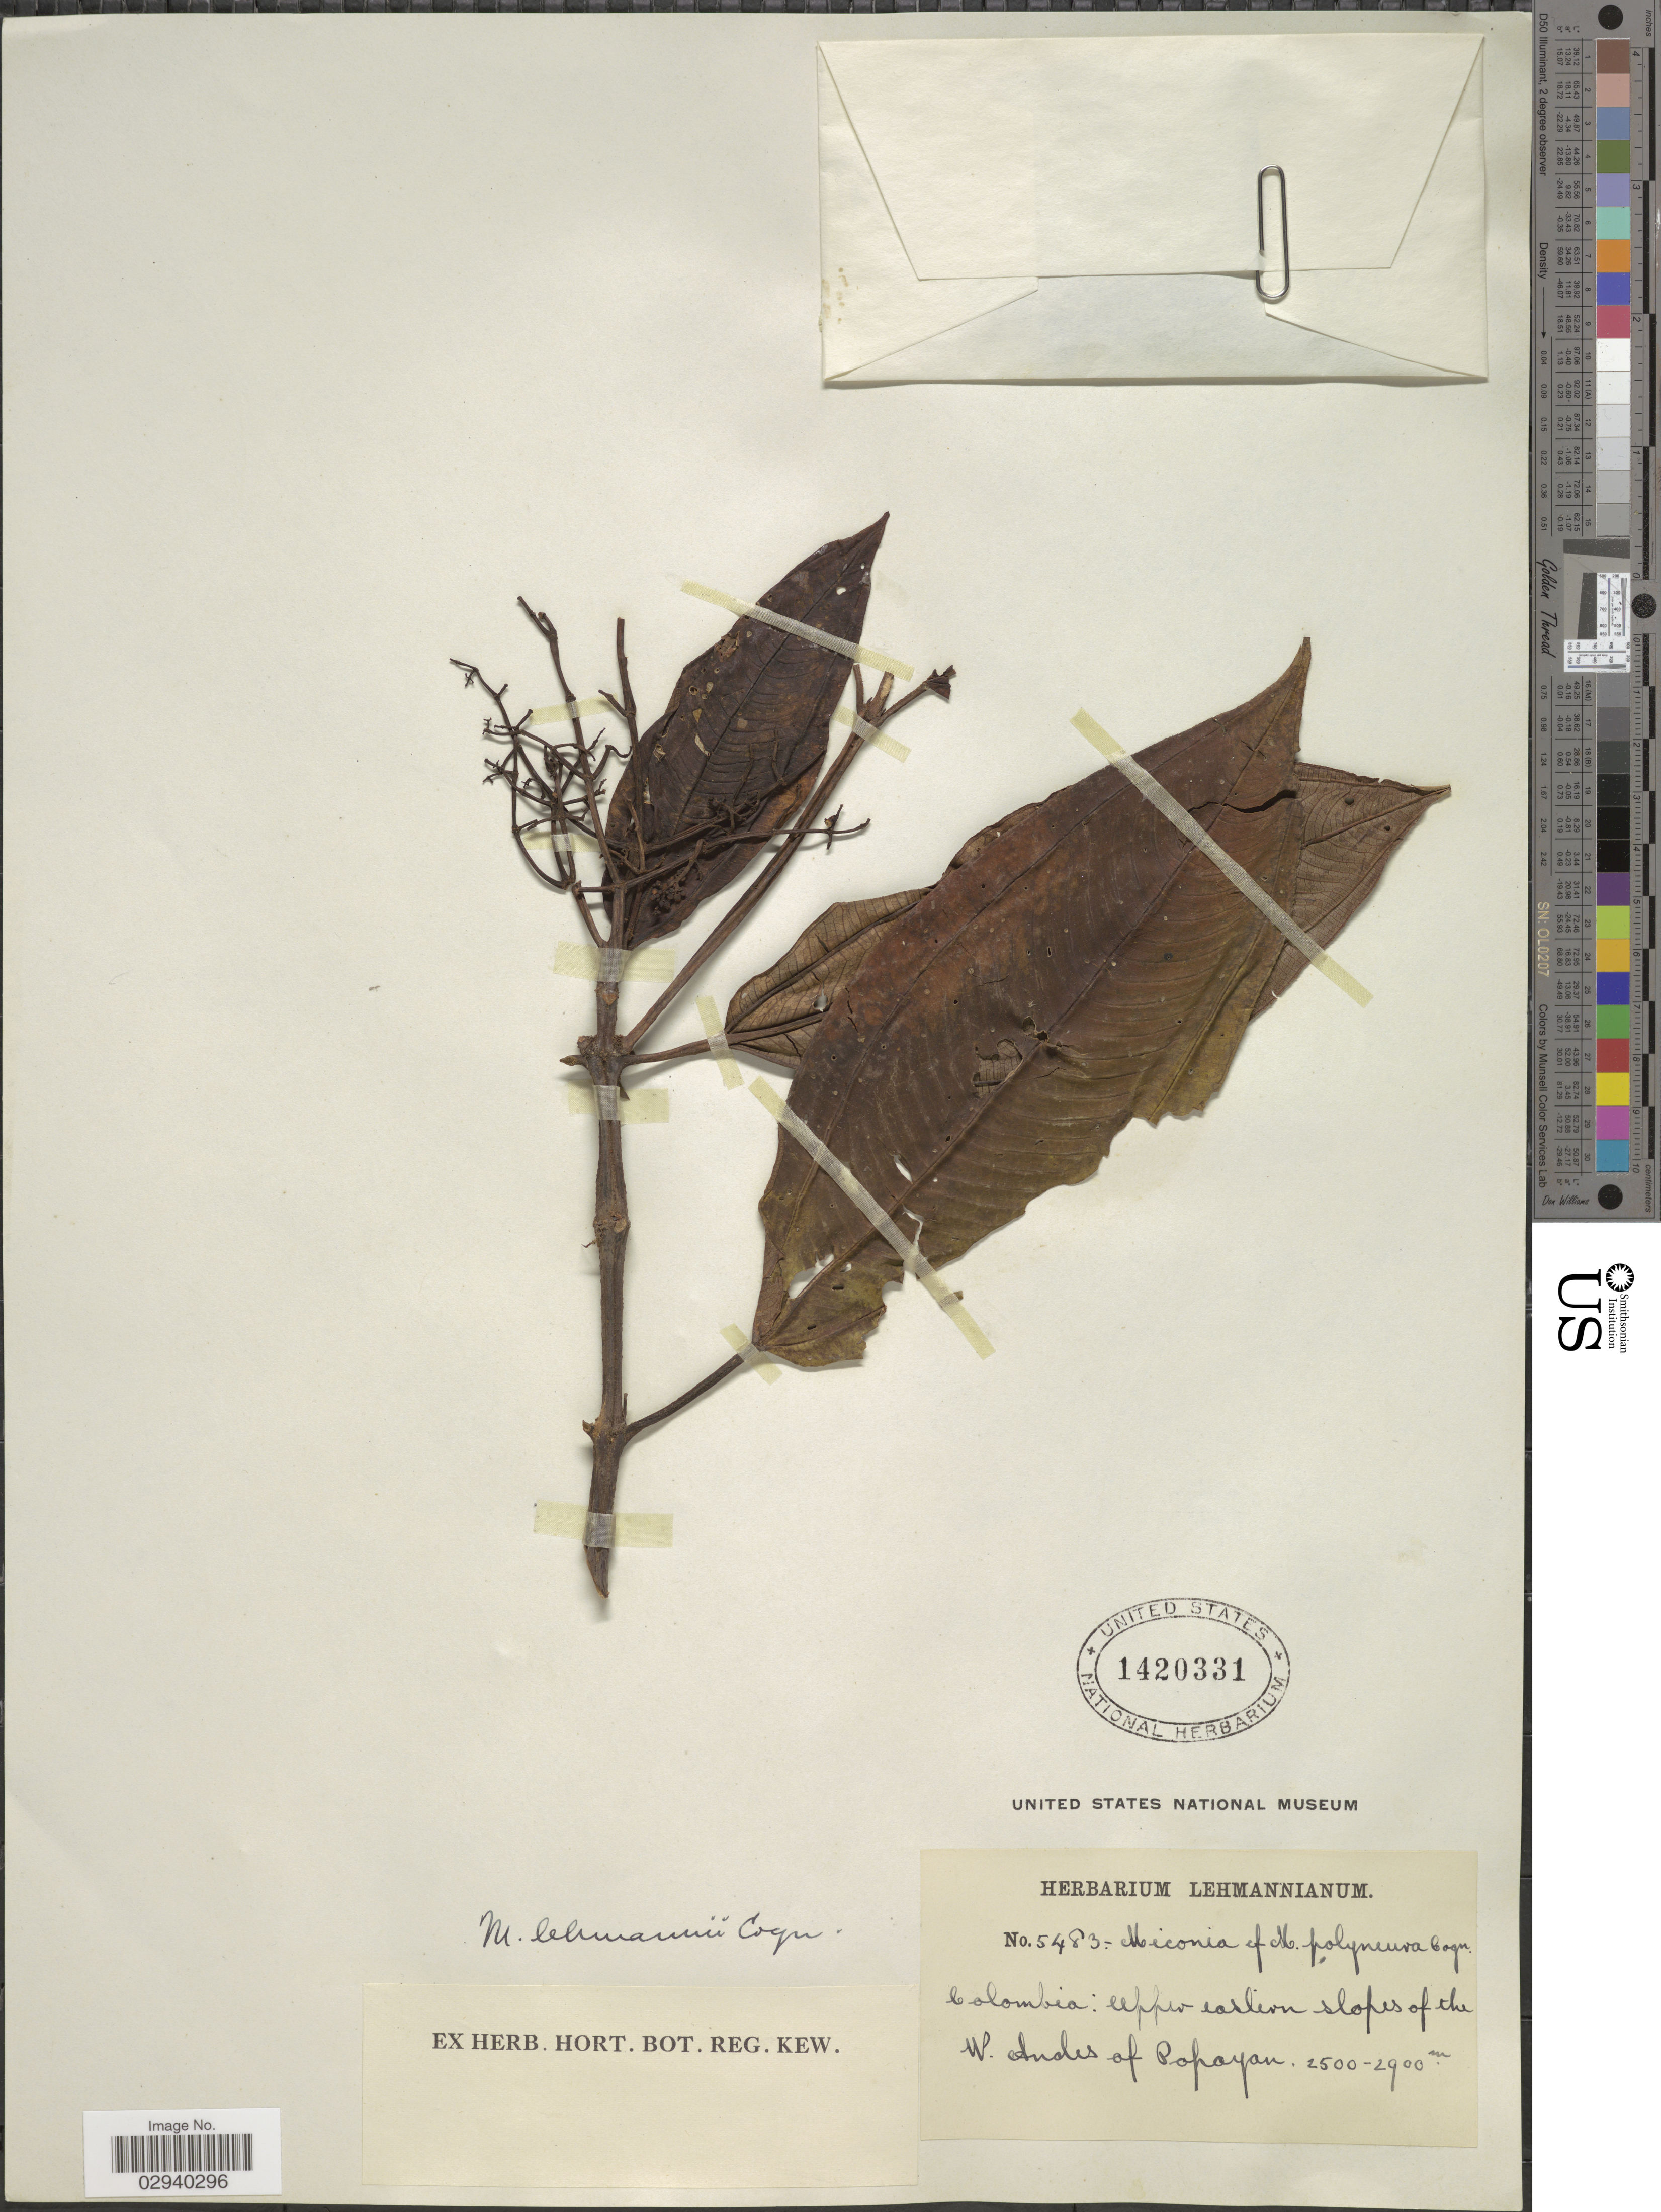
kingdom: Plantae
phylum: Tracheophyta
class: Magnoliopsida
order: Myrtales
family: Melastomataceae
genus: Miconia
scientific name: Miconia lehmannii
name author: Cogn.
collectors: ex herb. Lehmannianum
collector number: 5483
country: Colombia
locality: Upper eastern slopes of the W. Andes of Popayan.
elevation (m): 2500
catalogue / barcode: US 1420331